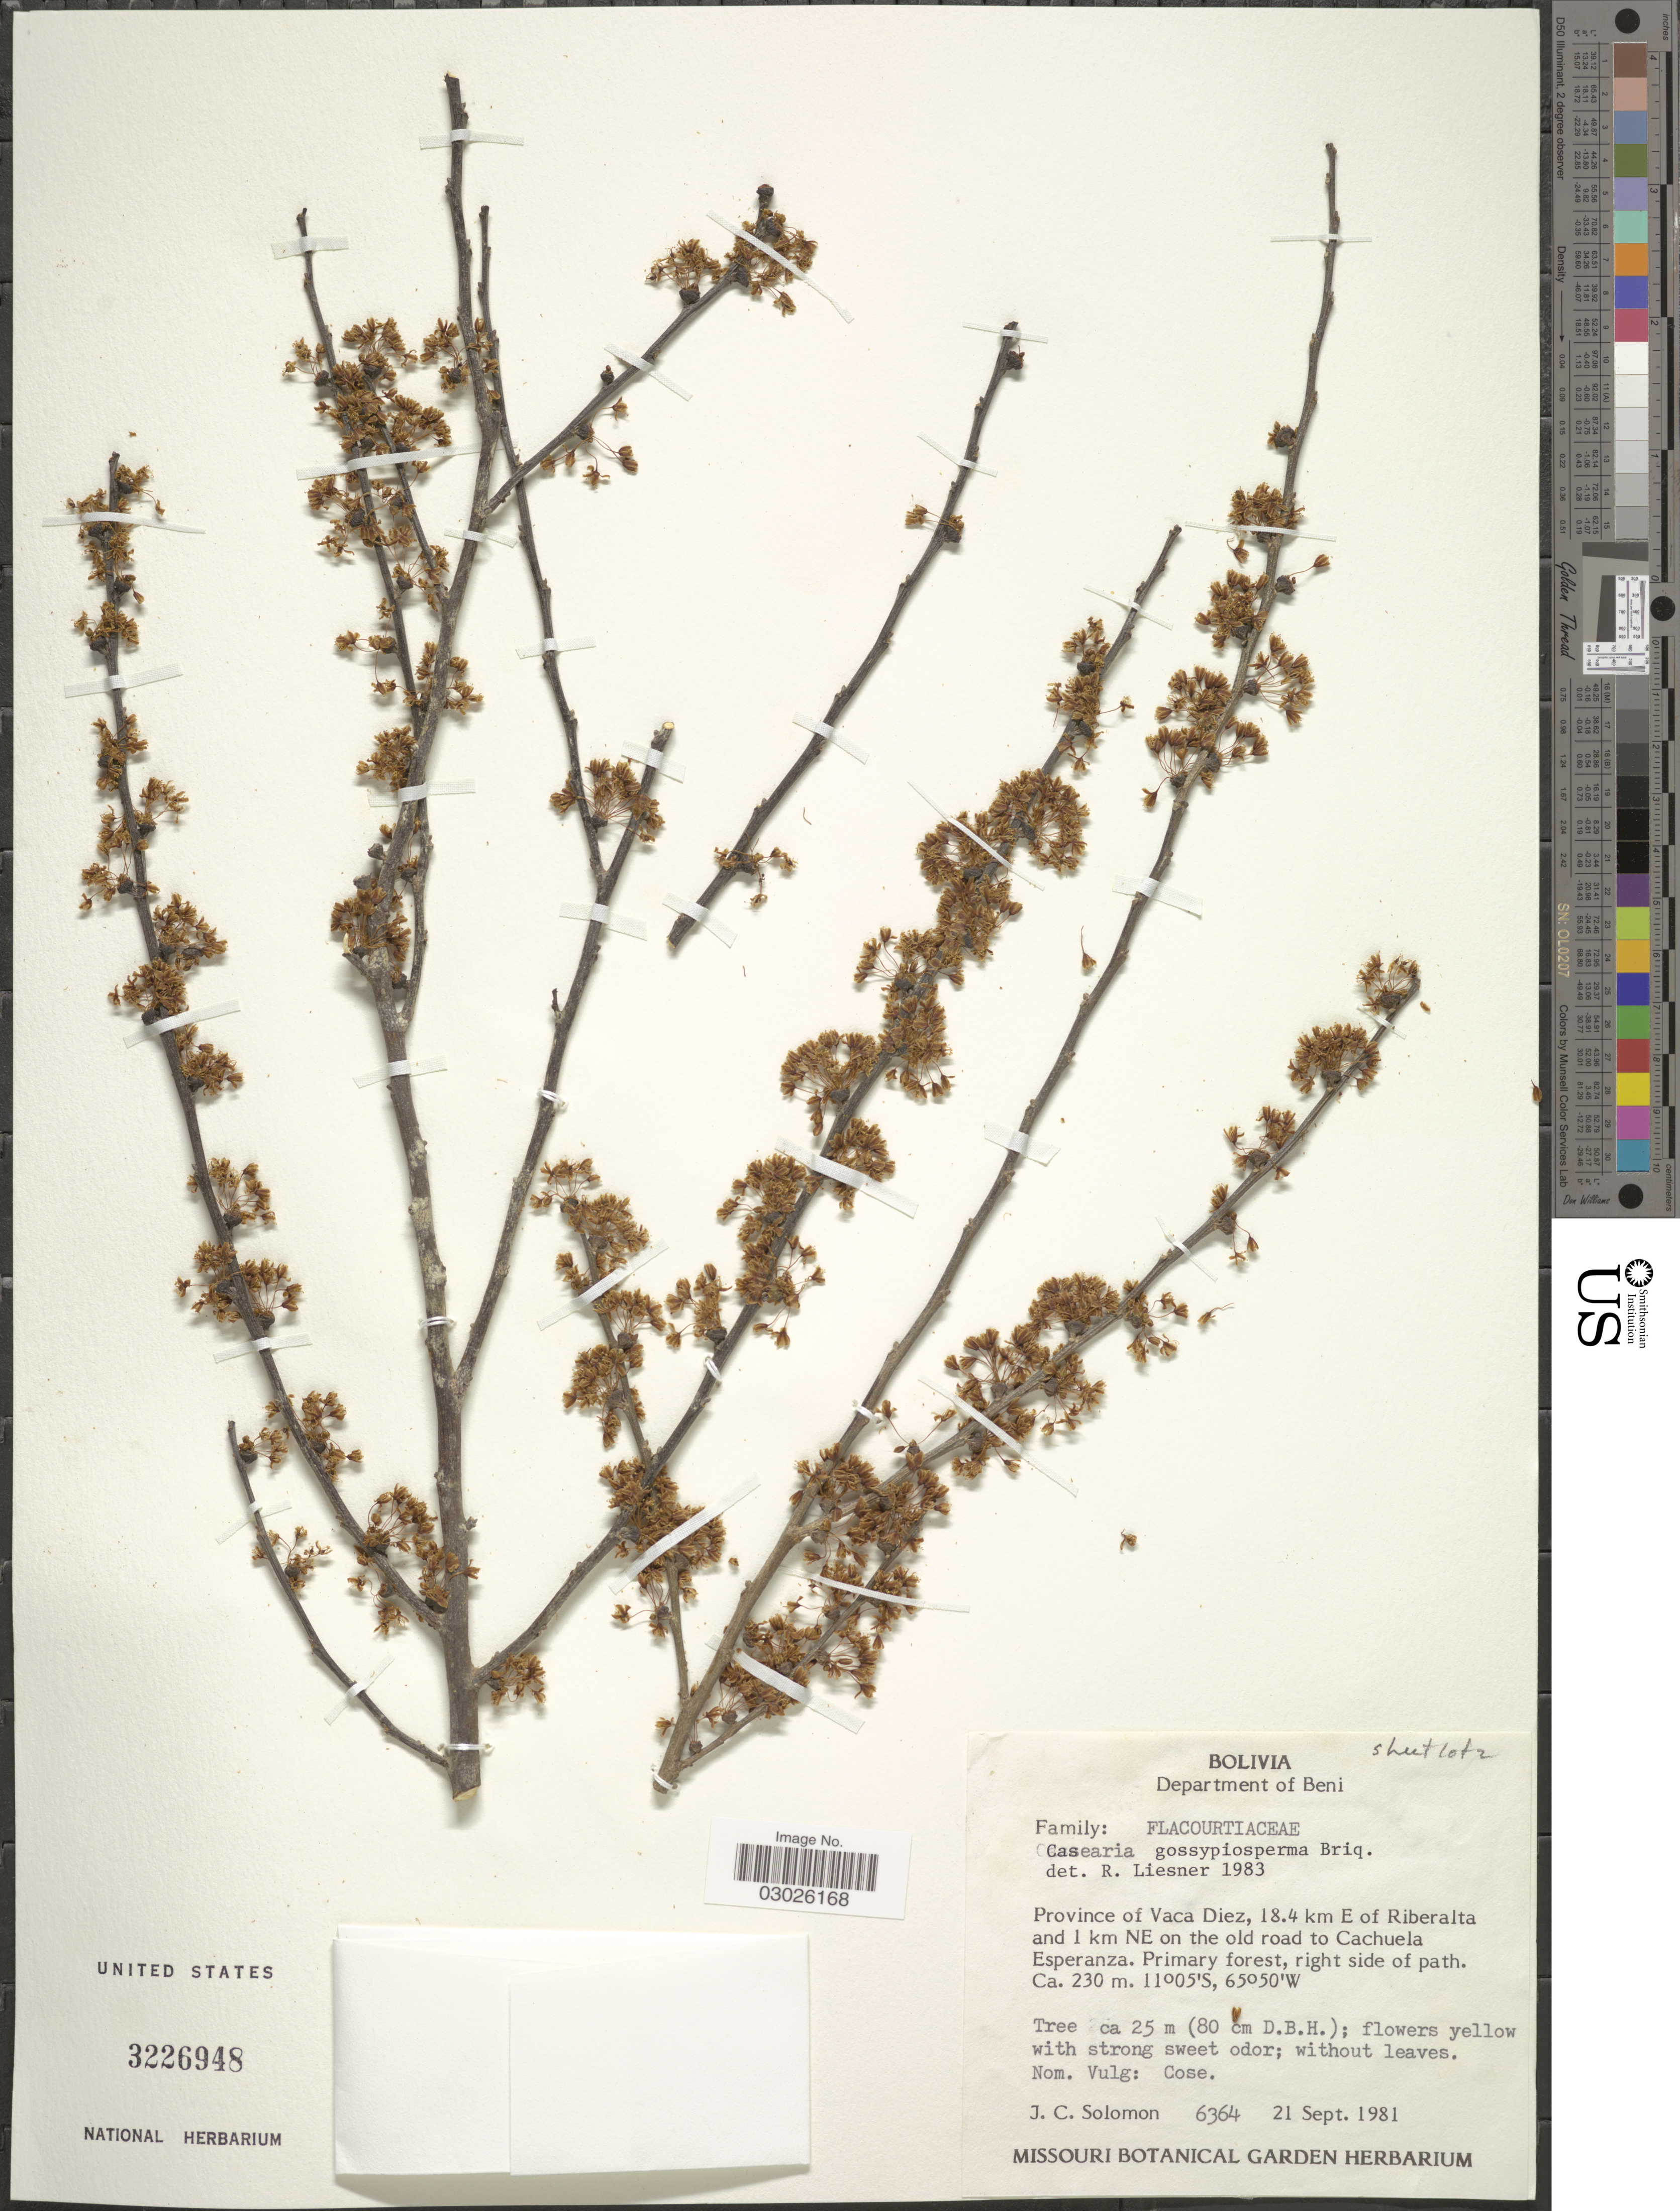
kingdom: Plantae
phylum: Tracheophyta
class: Magnoliopsida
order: Malpighiales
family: Salicaceae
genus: Casearia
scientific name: Casearia gossypiosperma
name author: Briq.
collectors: J. C. Solomon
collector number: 6364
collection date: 1981-09-21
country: Bolivia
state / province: Beni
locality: Department of Beni, Province of Vaca Diez, 18.4 km E of Riberalta and 1 km NE of the old road to Cachuela Esperanza.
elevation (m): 230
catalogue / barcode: US 3226948